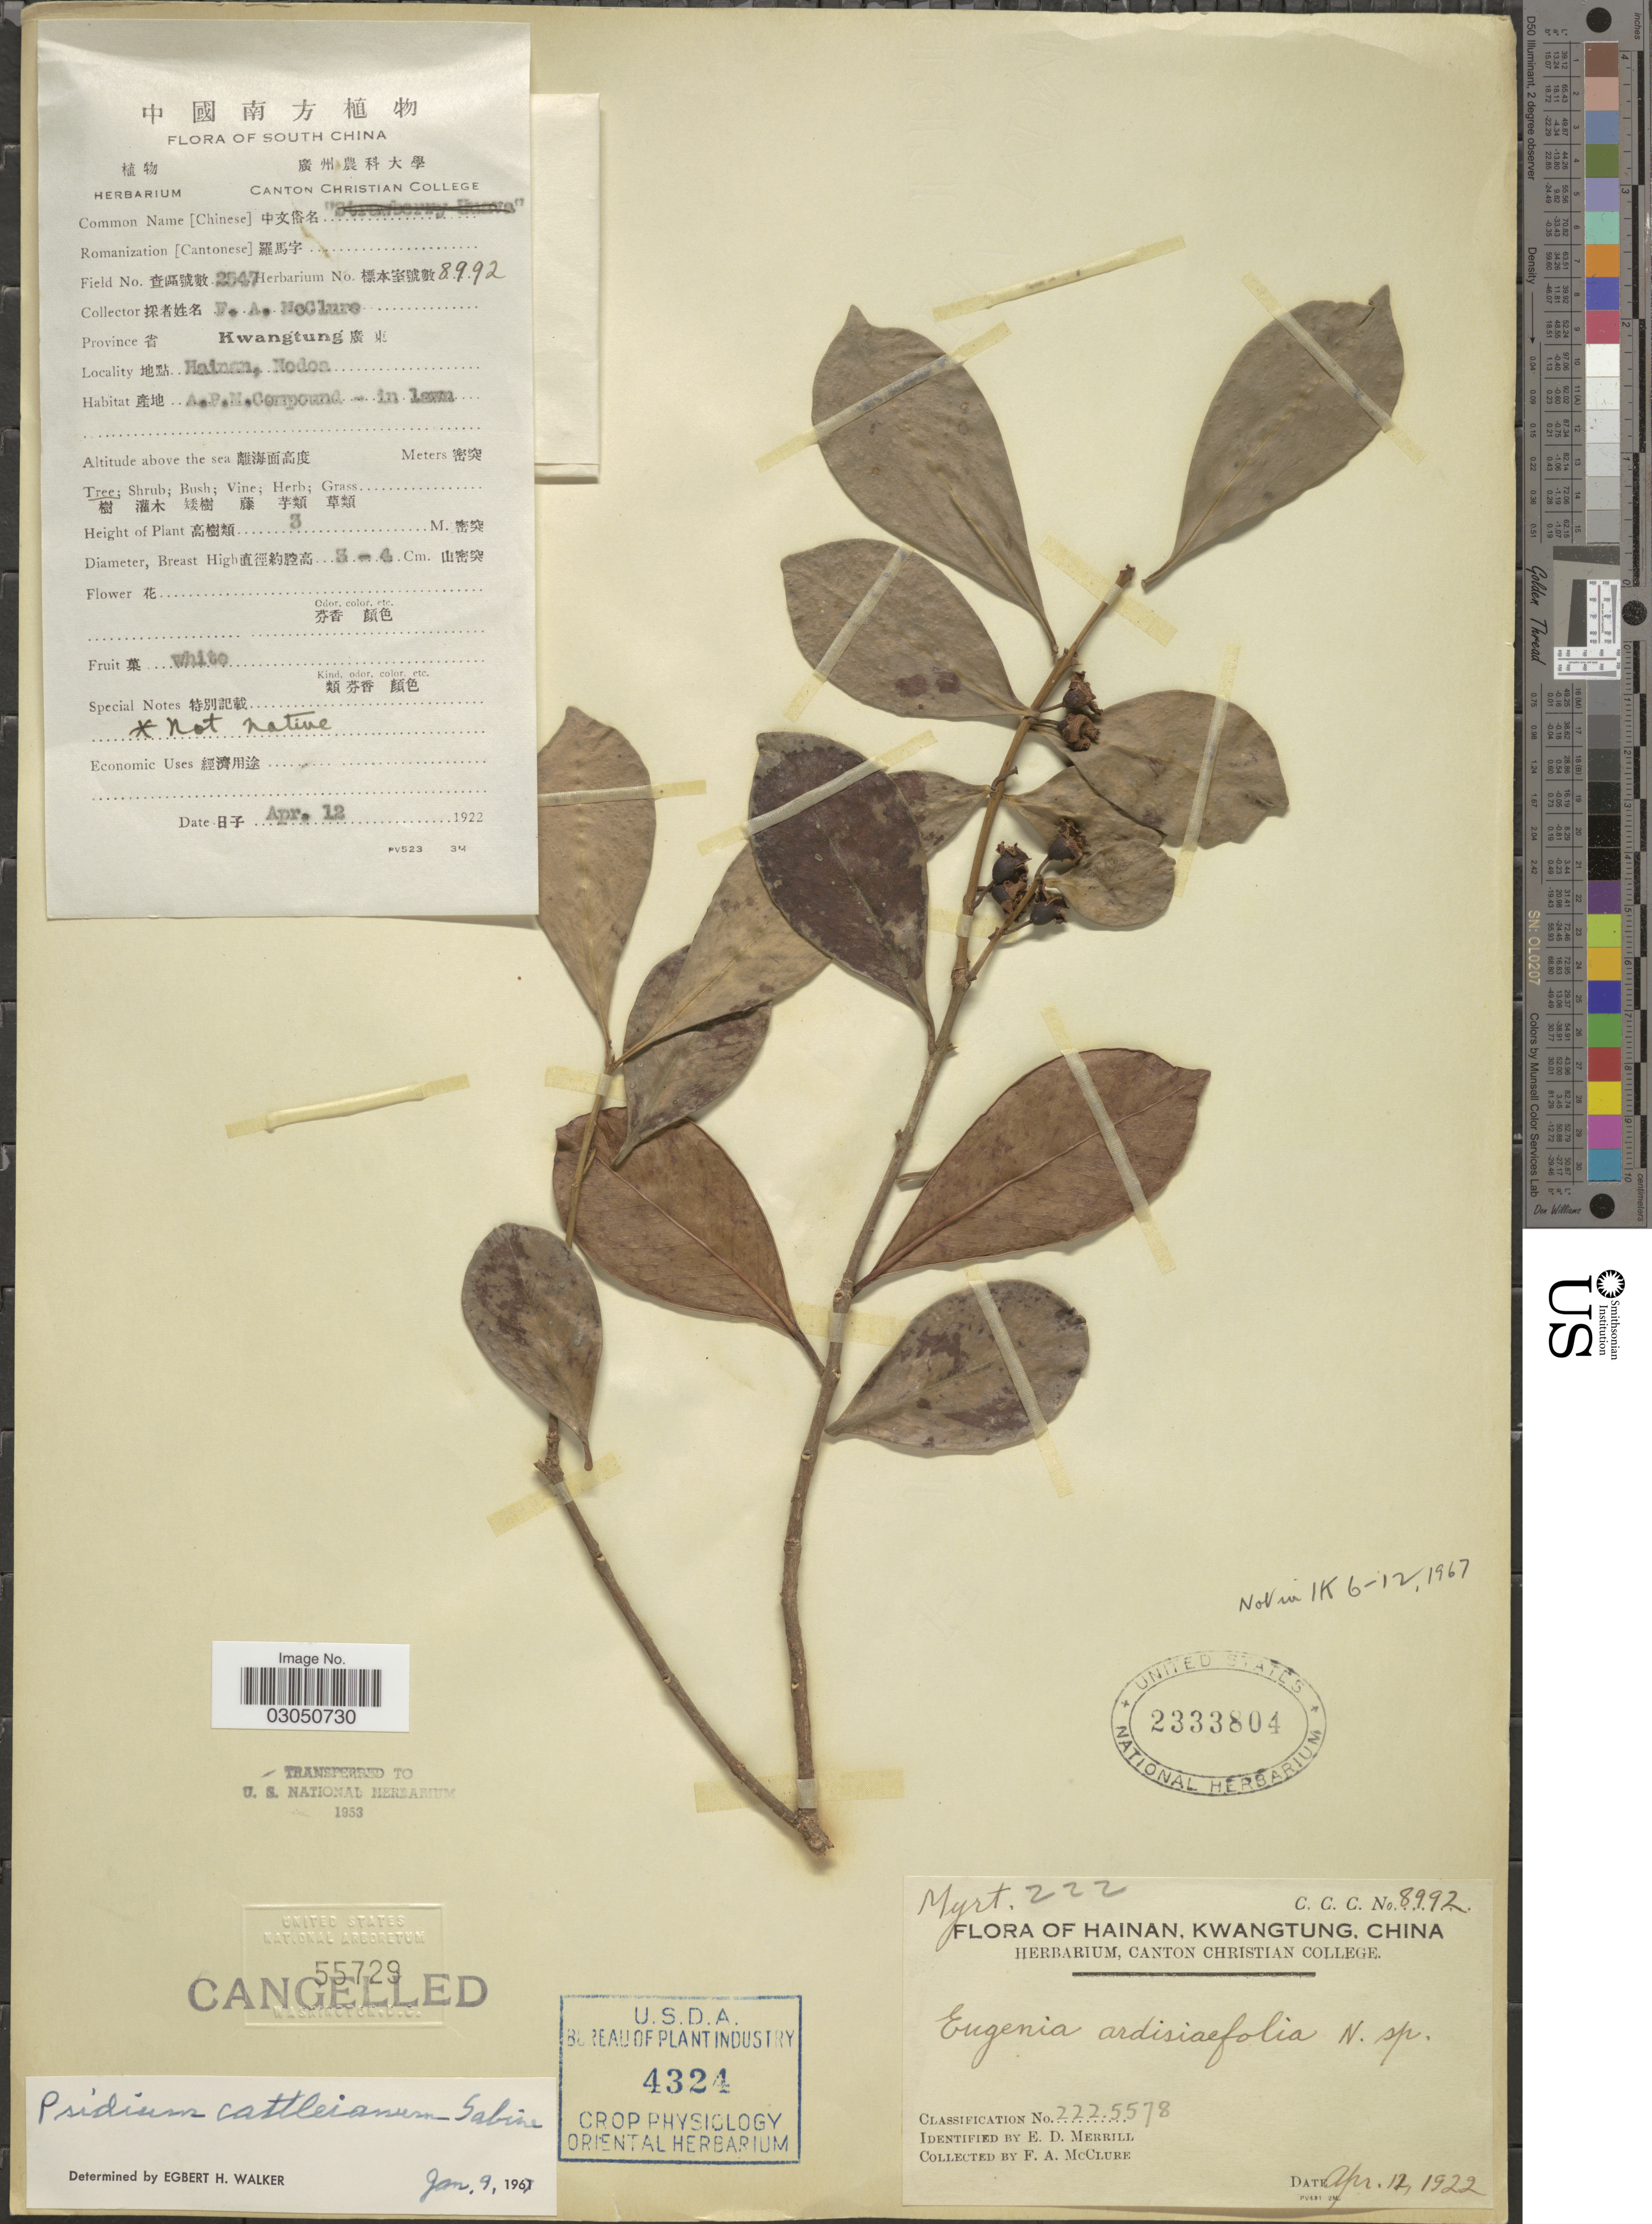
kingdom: Plantae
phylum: Tracheophyta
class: Magnoliopsida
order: Myrtales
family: Myrtaceae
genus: Psidium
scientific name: Psidium cattleyanum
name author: Sabine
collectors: F. A. McClure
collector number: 8992/2547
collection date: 1911-04-12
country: China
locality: Province Kwangtung. Hainan, Nodoa.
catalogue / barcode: US 2333804